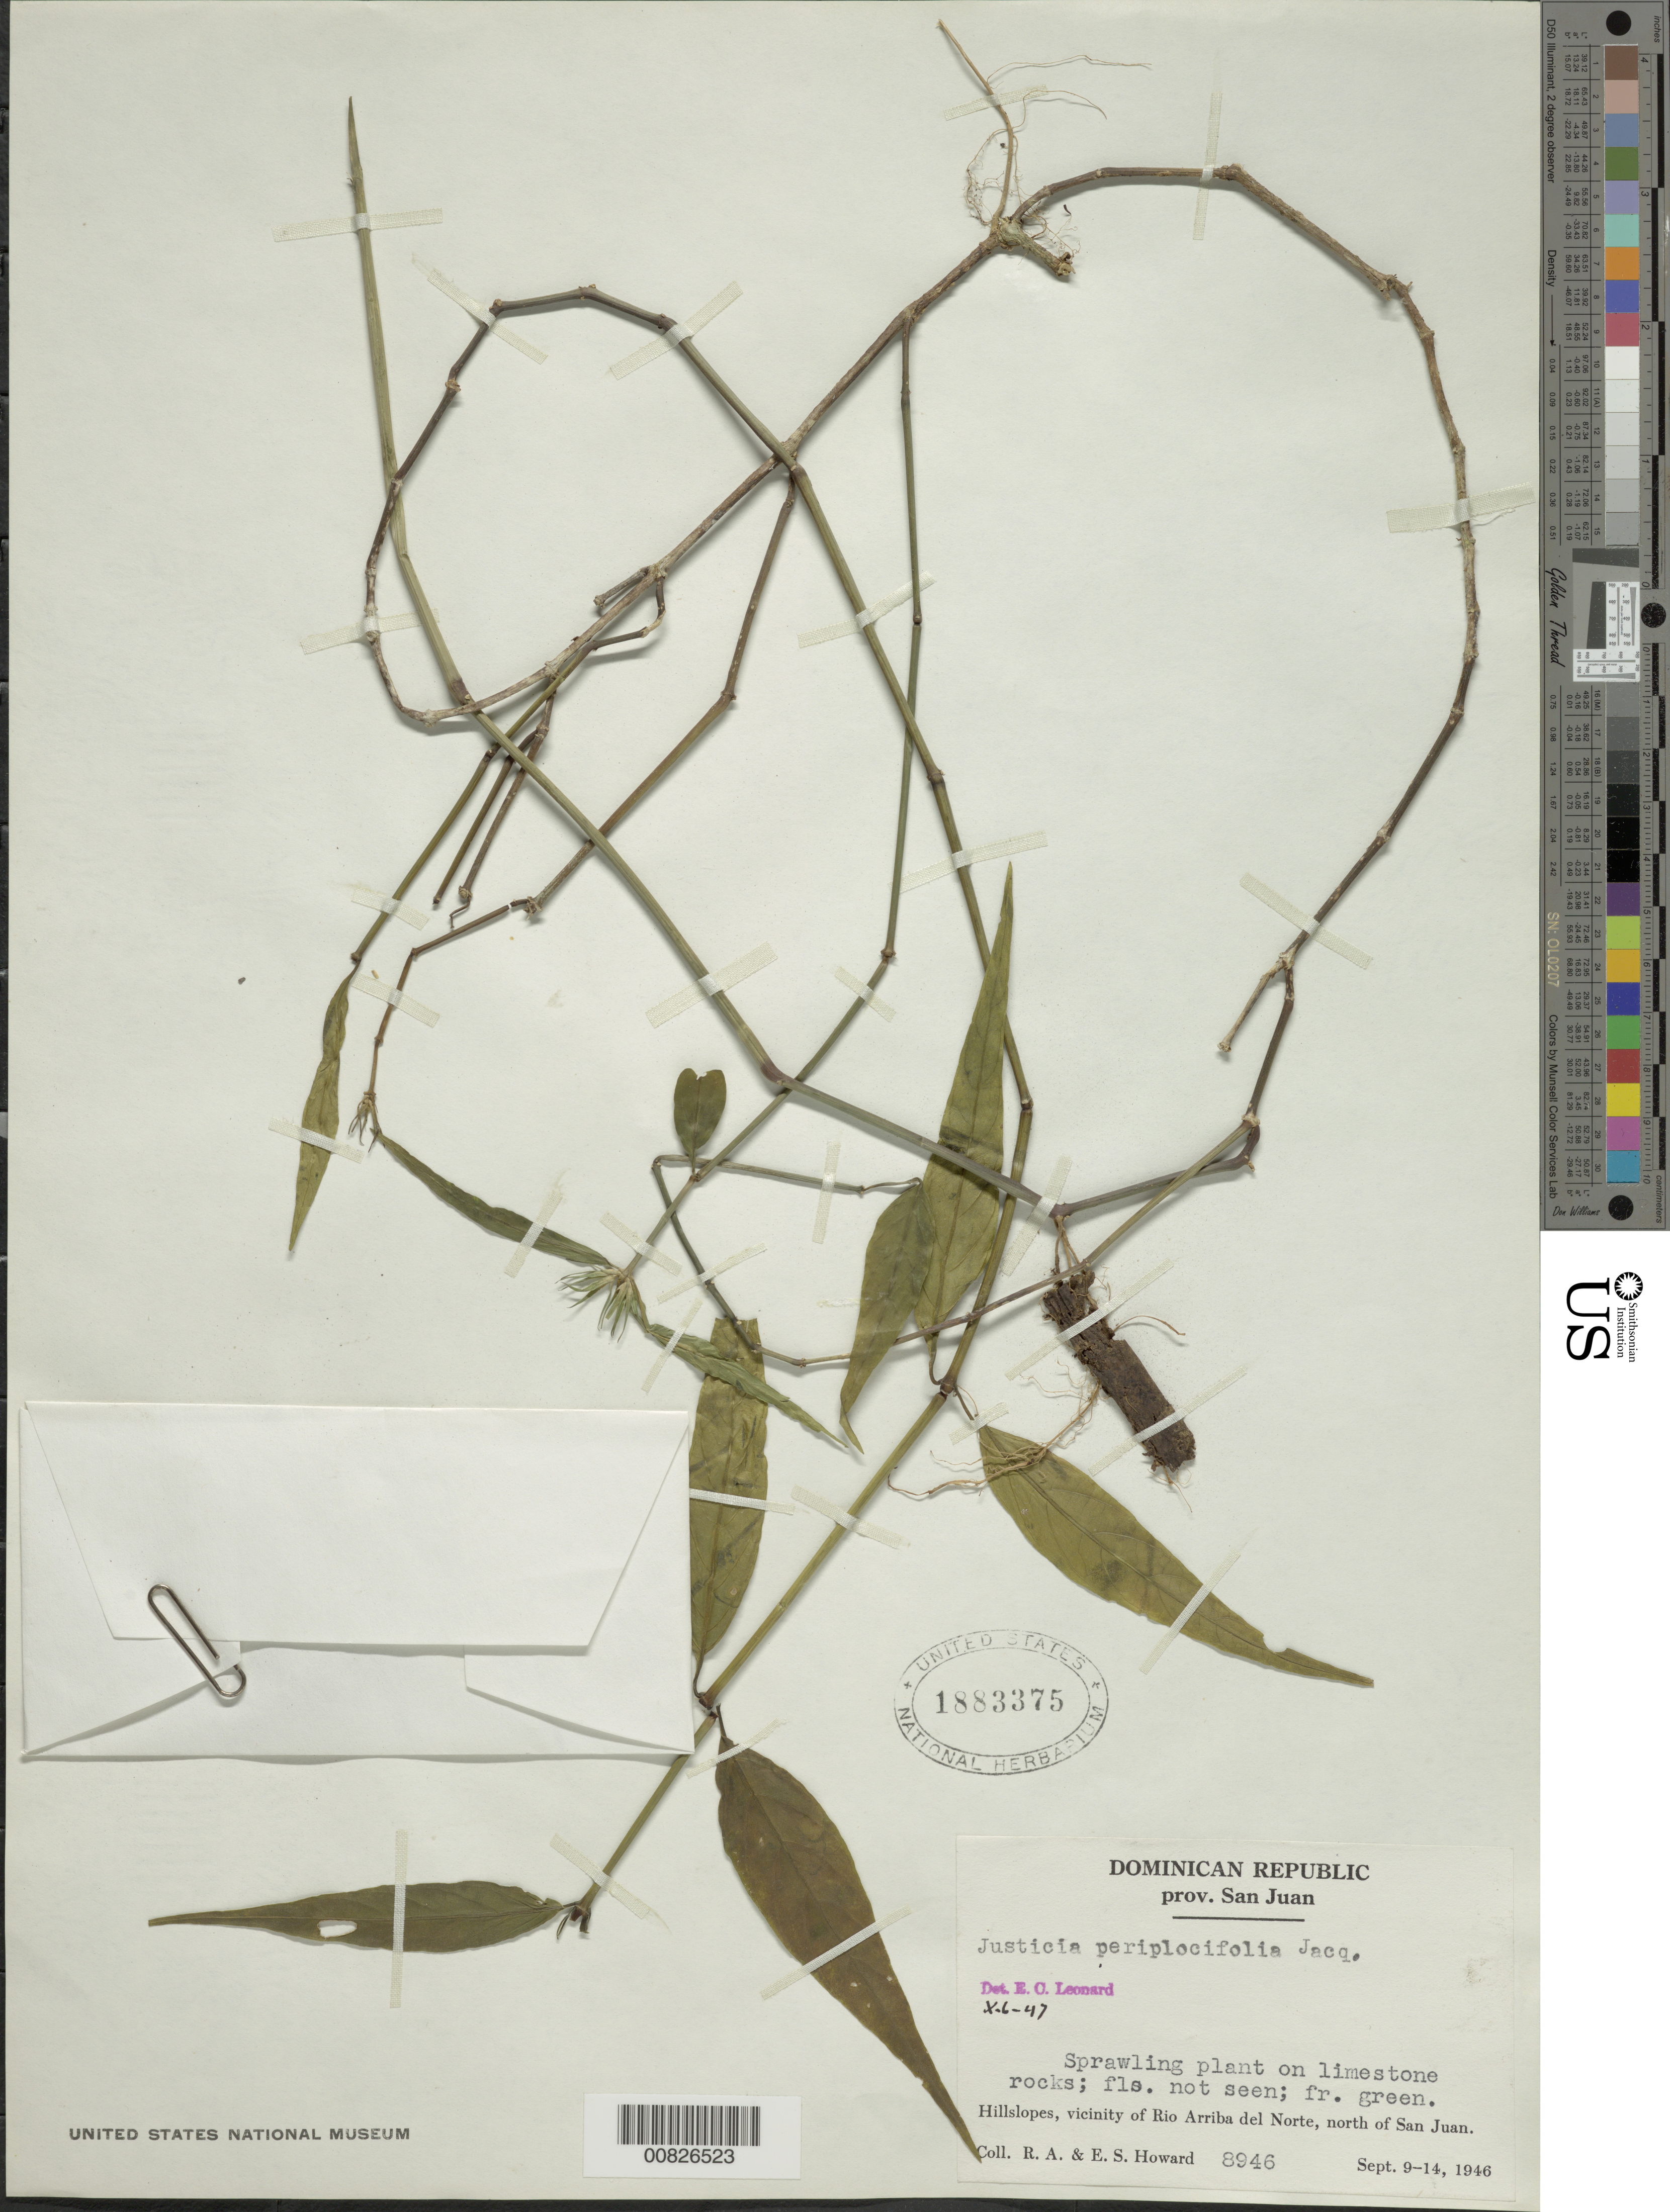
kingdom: Plantae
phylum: Tracheophyta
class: Magnoliopsida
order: Lamiales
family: Acanthaceae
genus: Justicia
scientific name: Justicia periplocifolia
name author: Jacq.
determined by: Leonard, Emery C., (US)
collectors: R. A. Howard & E. S. Howard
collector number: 8946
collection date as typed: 09 Sep 1946 to 14 Sep 1946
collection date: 1946-09-09/1946-09-14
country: Dominican Republic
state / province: San Juan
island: Hispaniola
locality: Vicinity of Rio Arriba del Norte, N of San Juan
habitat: On limestone rocks on hillslopes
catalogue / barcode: US 1883375